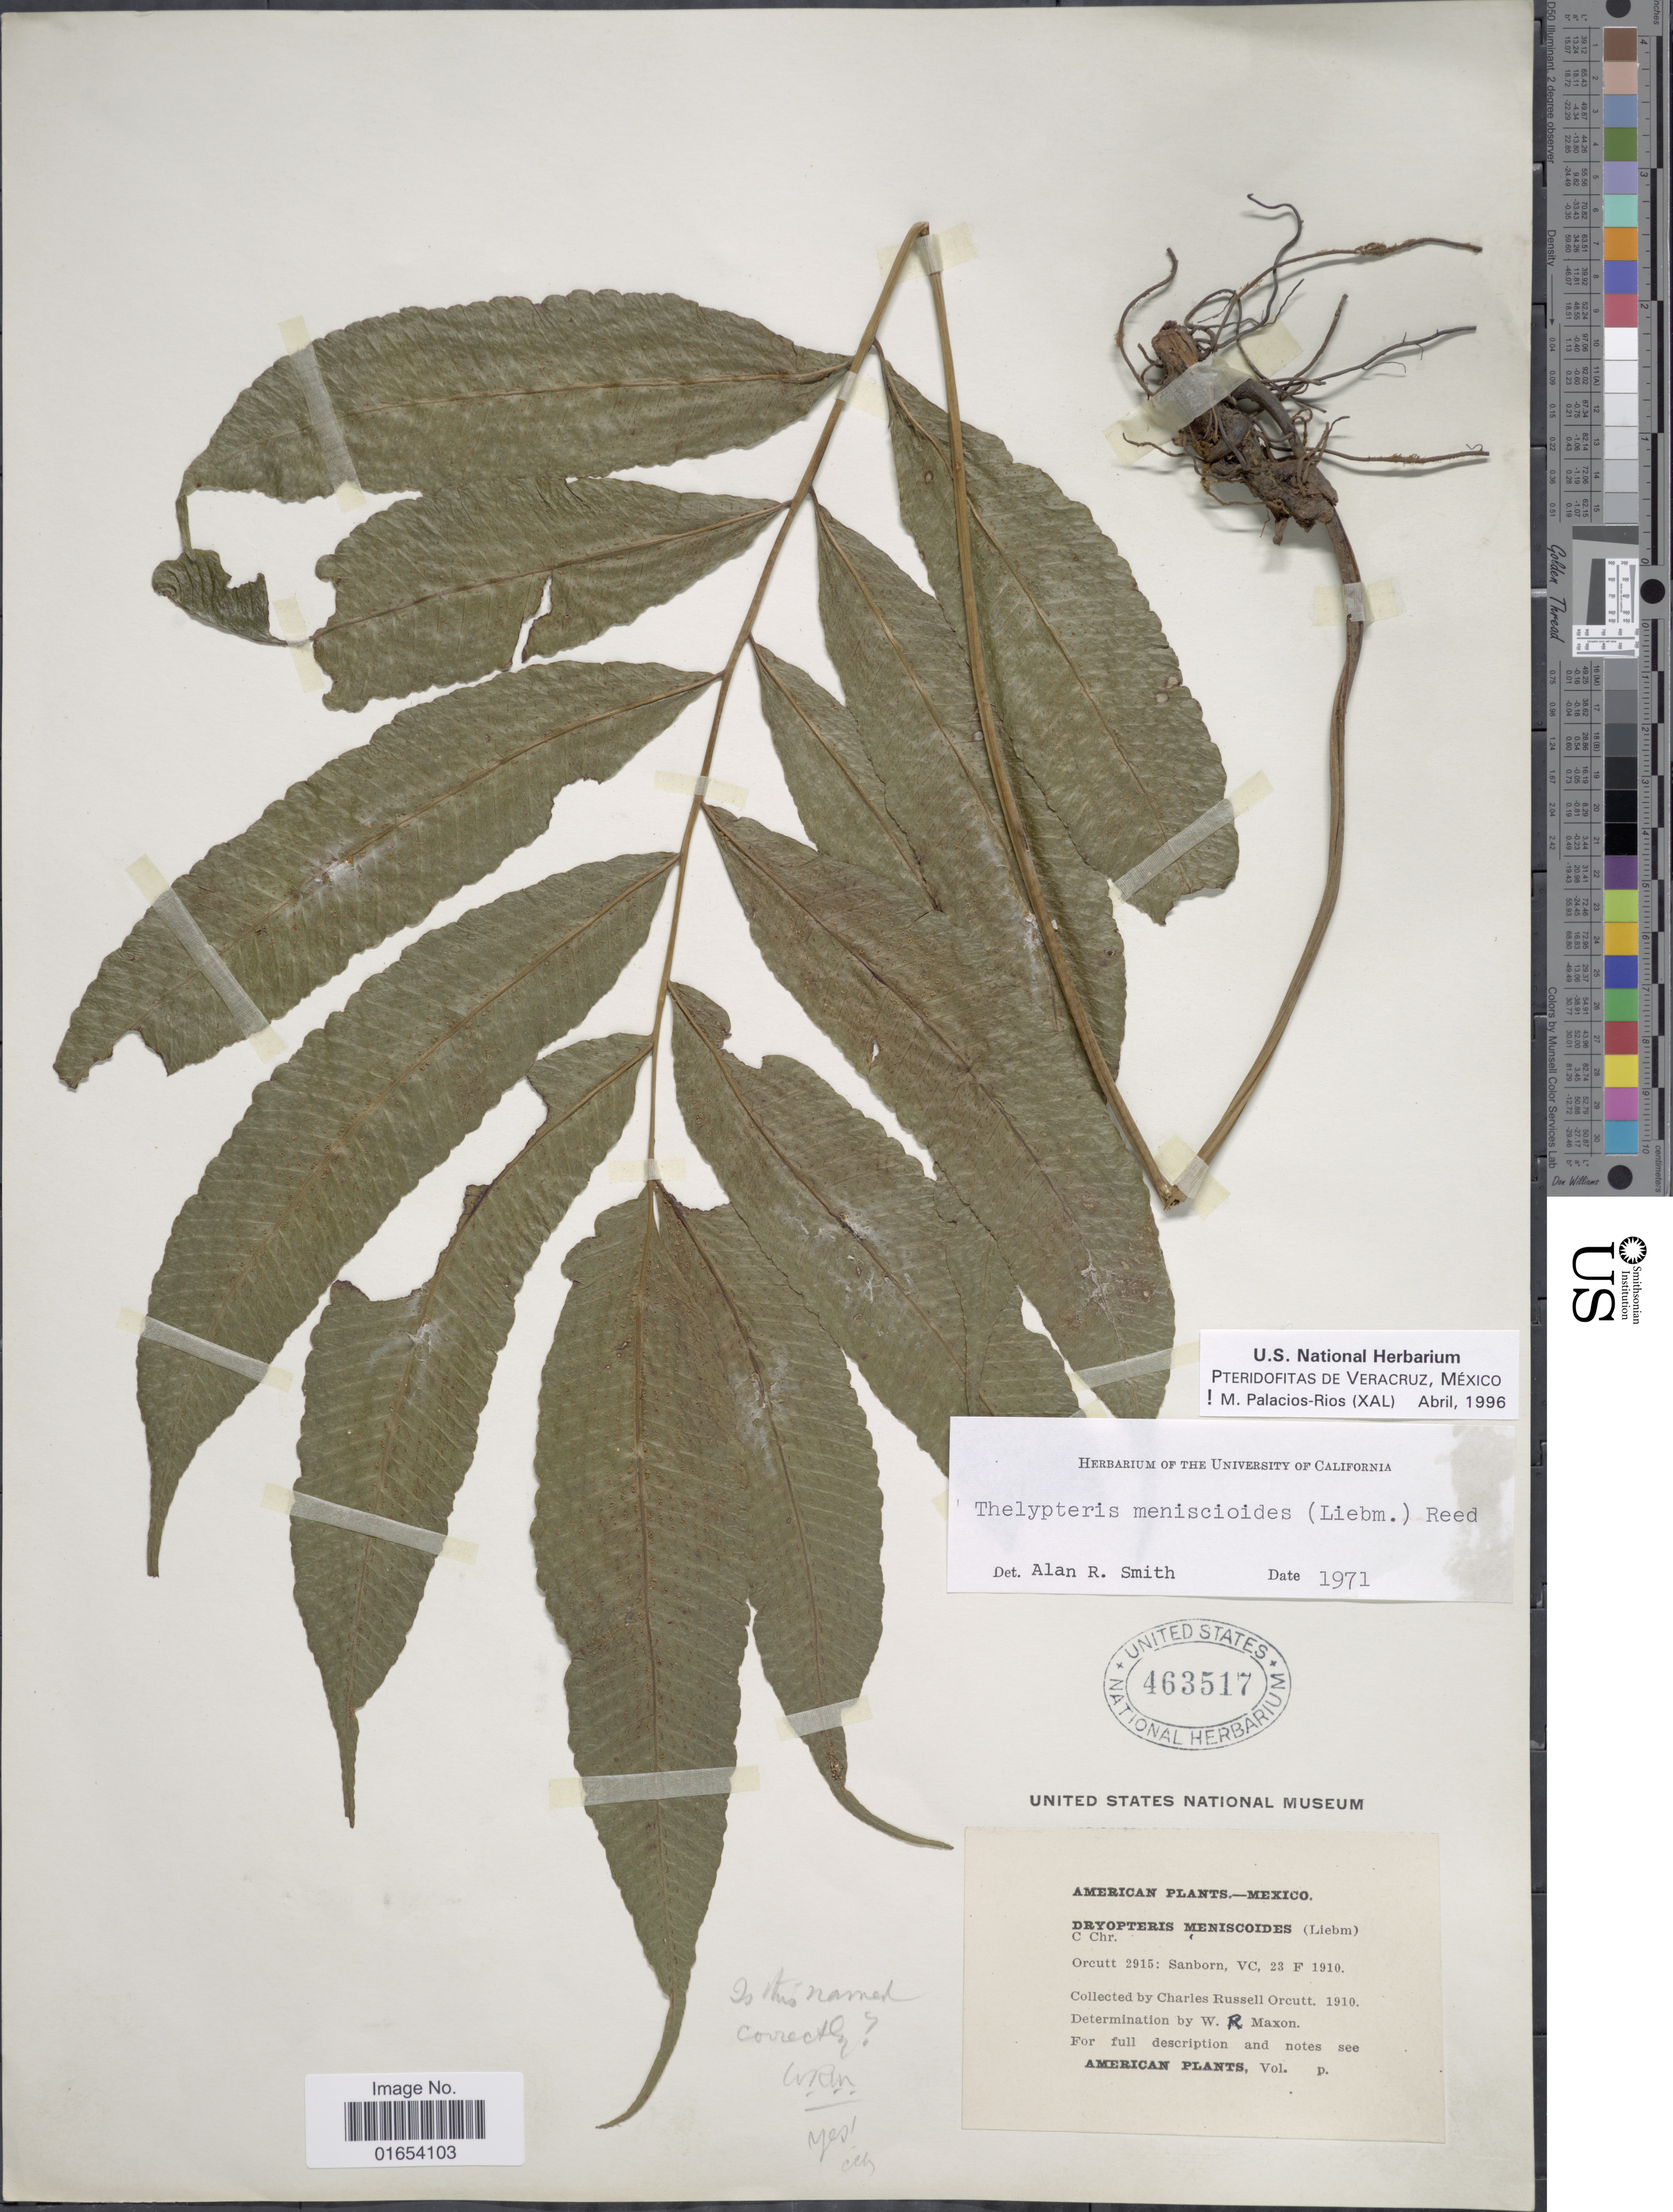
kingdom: Plantae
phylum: Tracheophyta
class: Polypodiopsida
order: Polypodiales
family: Thelypteridaceae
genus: Goniopteris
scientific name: Goniopteris meniscioides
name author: (Liebm.) E. Fourn.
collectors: C. R. Orcutt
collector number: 2915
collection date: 1910-02-23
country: Mexico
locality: Mexico, Sanborn, VC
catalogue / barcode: US 463517